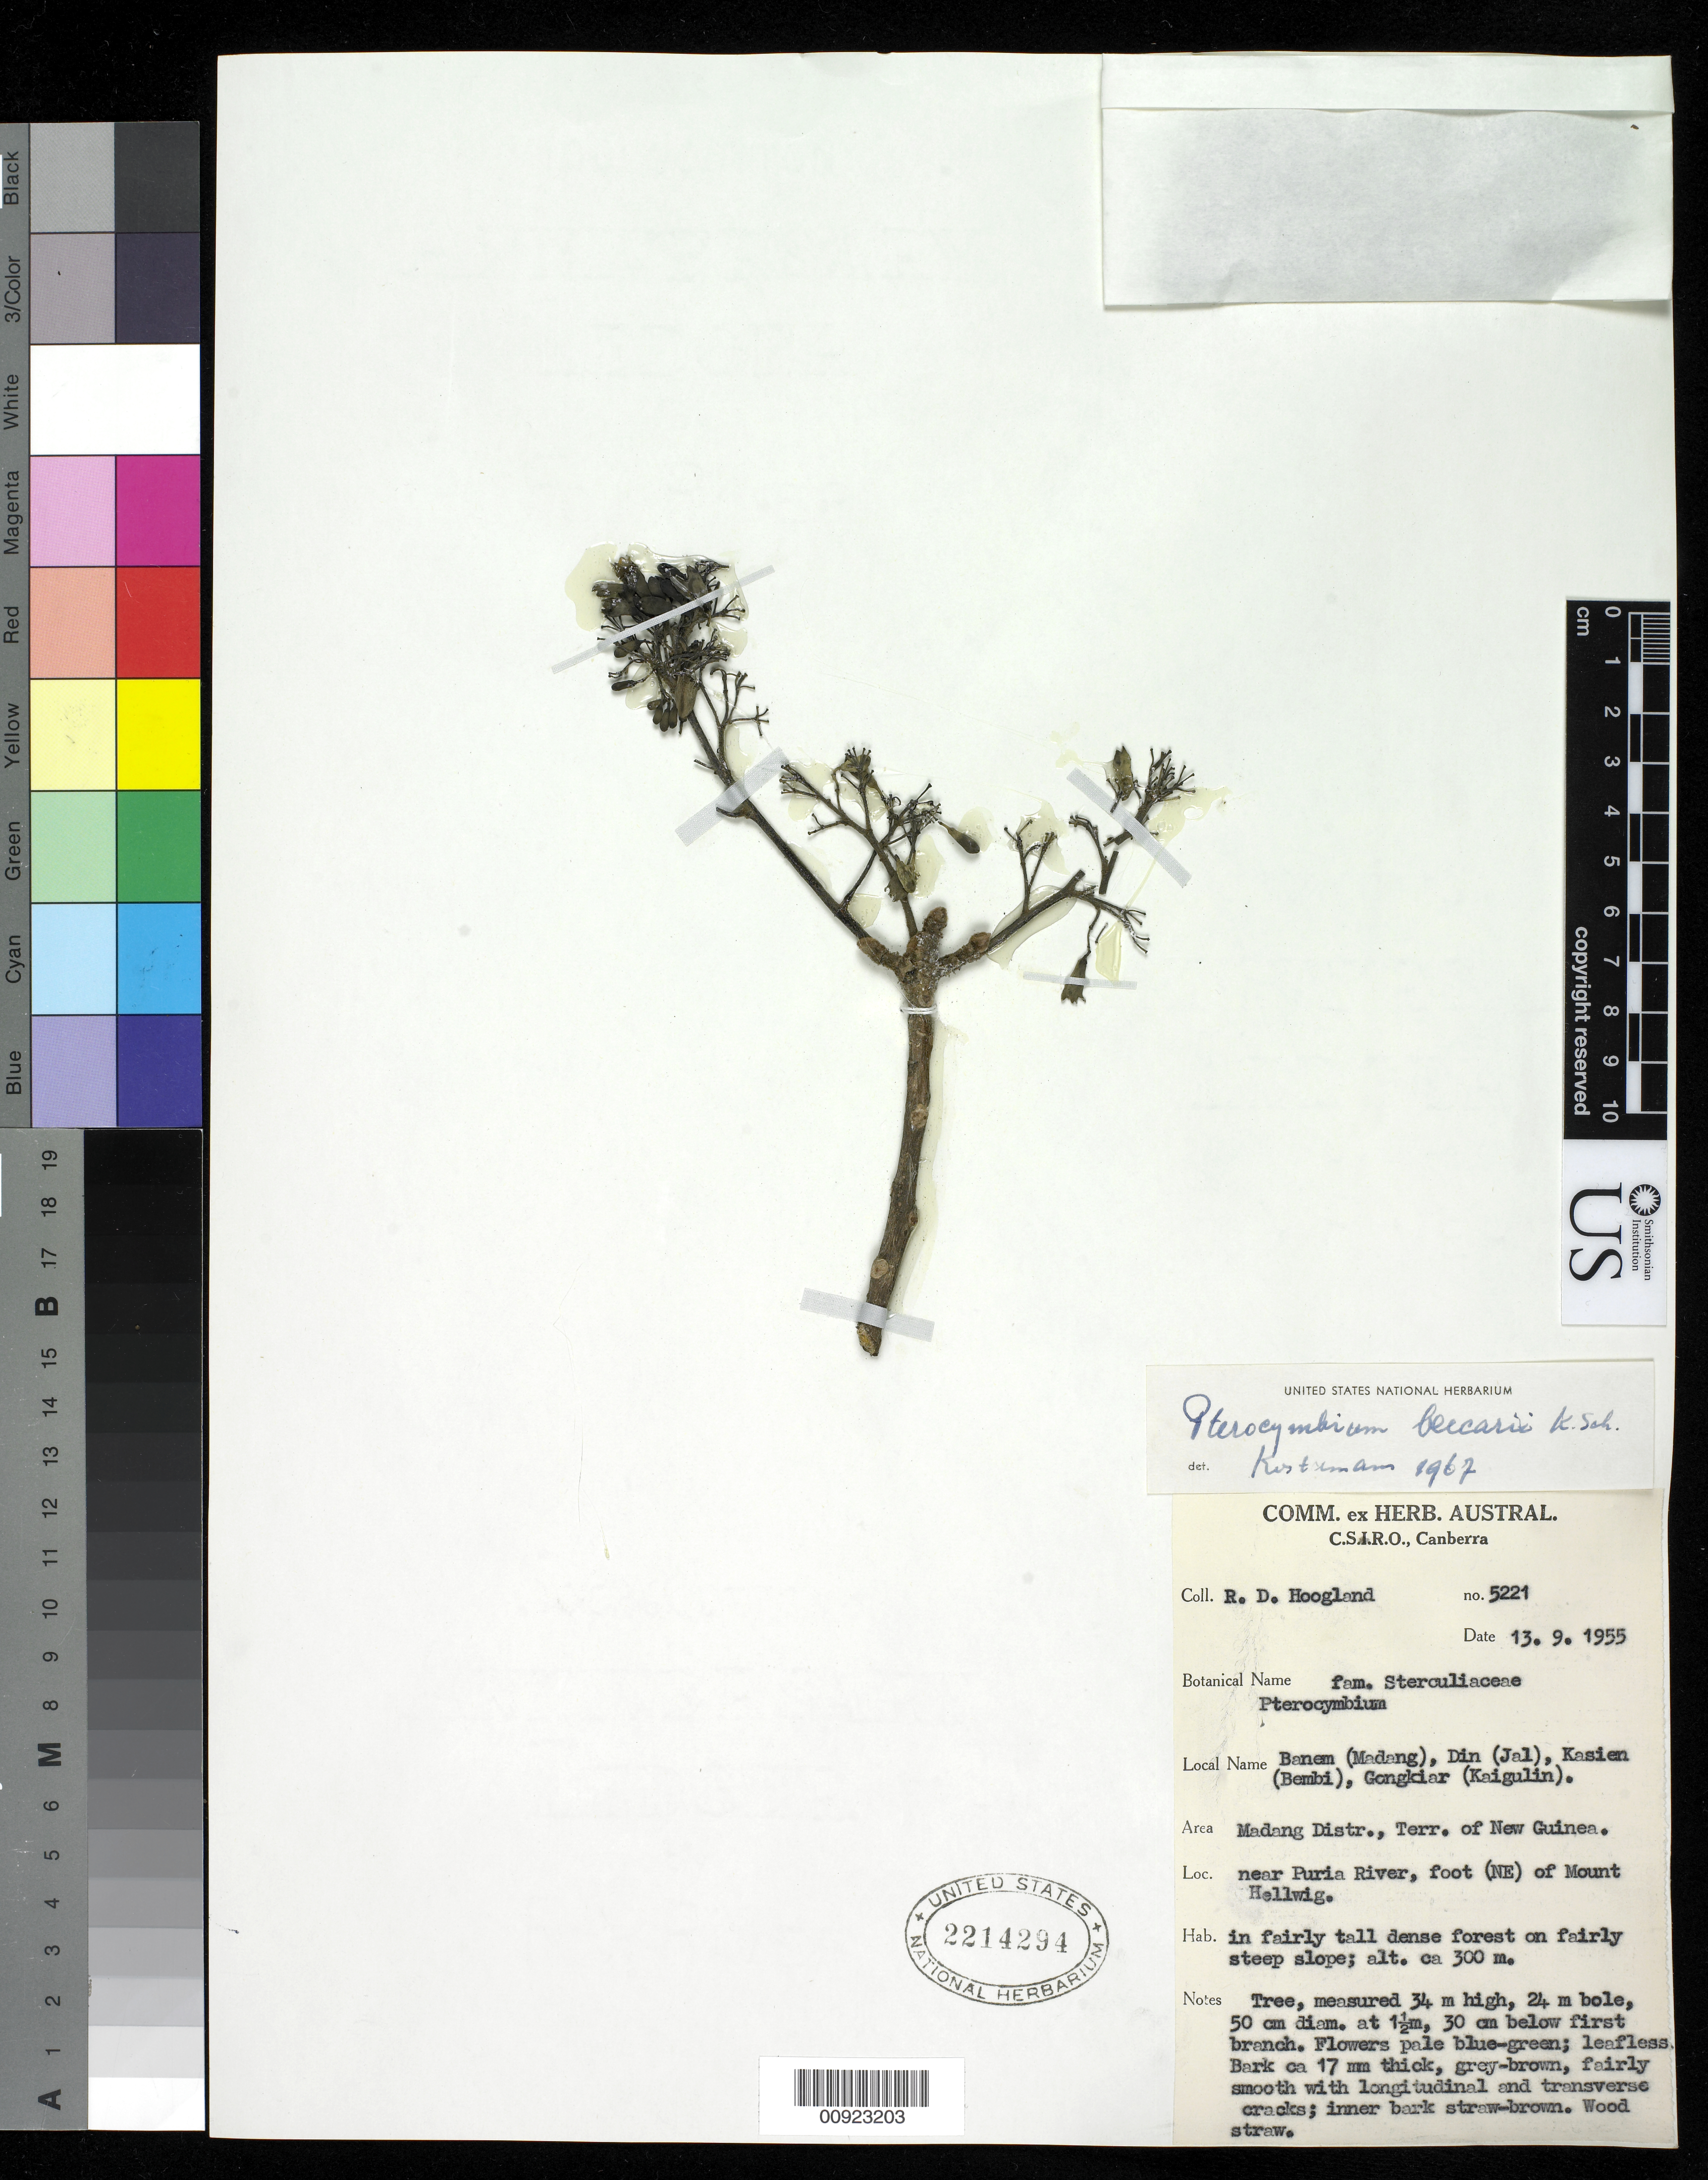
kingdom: Plantae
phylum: Tracheophyta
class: Magnoliopsida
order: Malvales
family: Malvaceae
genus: Pterocymbium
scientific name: Pterocymbium beccarii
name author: K. Schum.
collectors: R. D. Hoogland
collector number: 5221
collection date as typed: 13 Sep 1955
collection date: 1955-09-13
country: Papua New Guinea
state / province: Madang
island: New Guinea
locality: Madang District, near Puria River, foot (NE) of Mount Hellwig.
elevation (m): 300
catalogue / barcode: US 2214294